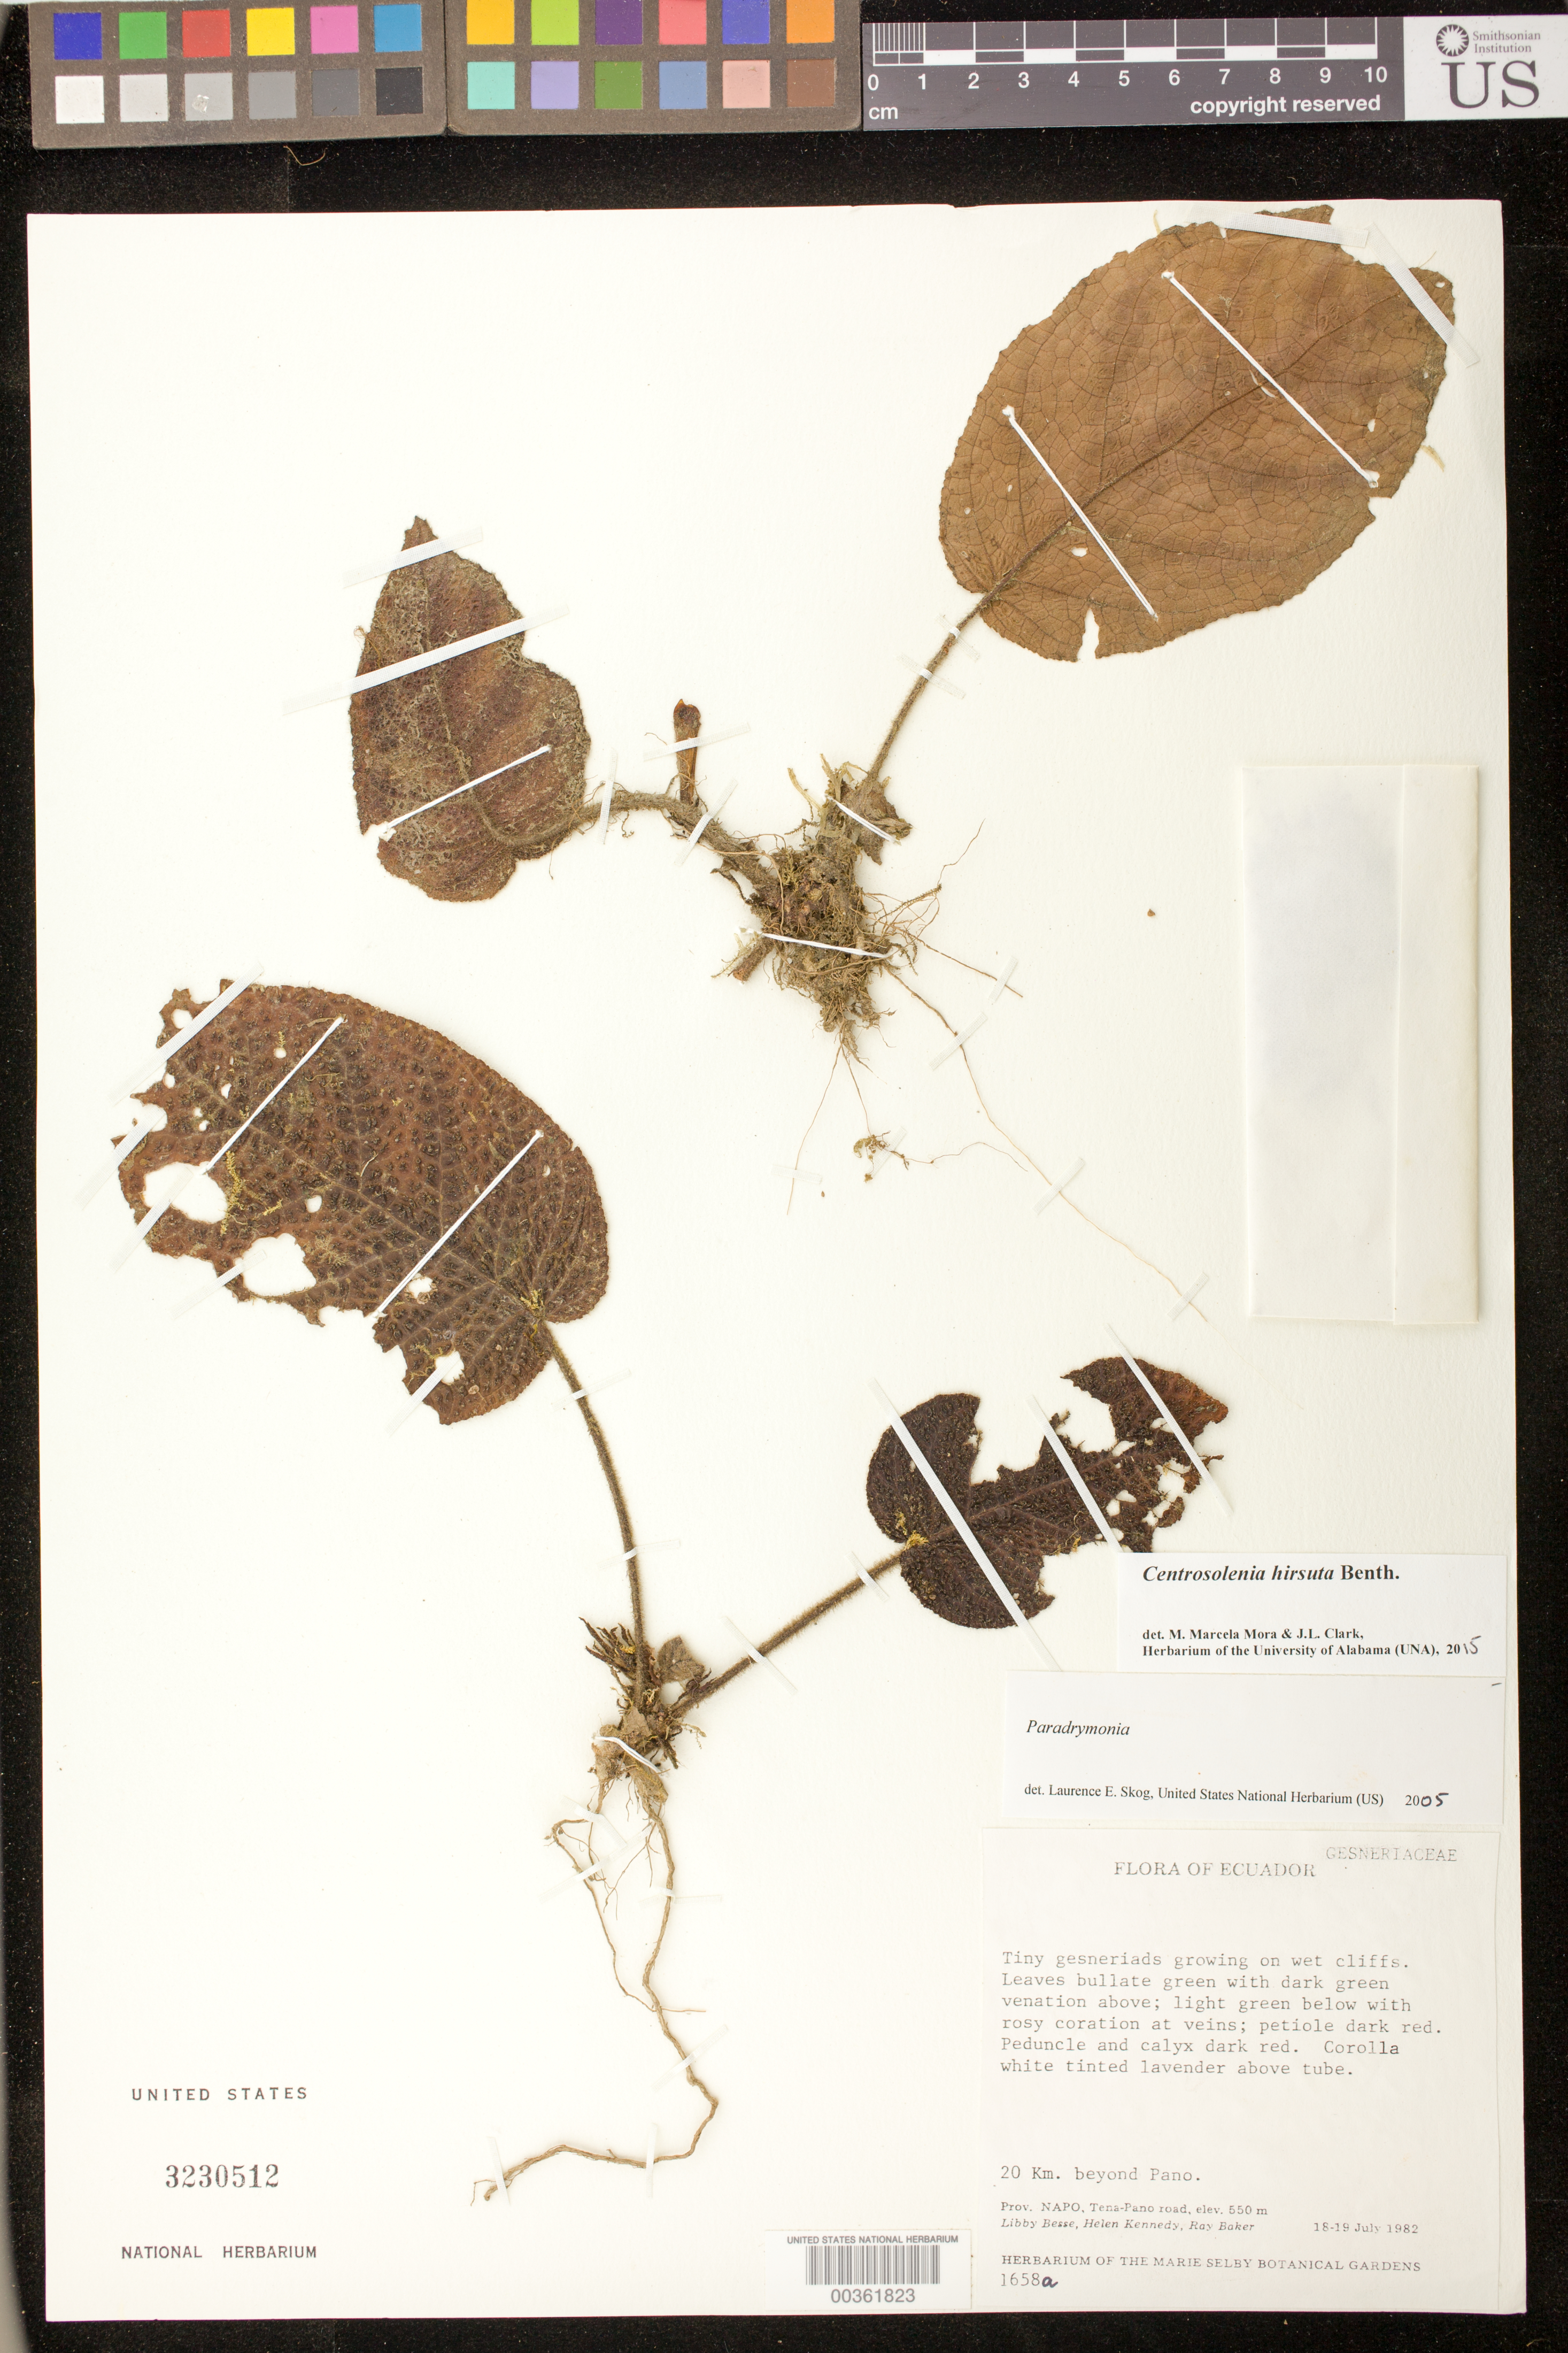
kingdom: Plantae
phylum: Tracheophyta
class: Magnoliopsida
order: Lamiales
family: Gesneriaceae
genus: Centrosolenia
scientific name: Centrosolenia hirsuta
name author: Benth.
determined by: Mora, M. M.; Clark, J. L.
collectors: L. Besse, H. Kennedy & R. Baker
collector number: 1658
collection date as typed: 18-19 Jul 1982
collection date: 1982-07-18/1982-07-19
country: Ecuador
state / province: Napo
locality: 20 km. beyond Pano, Tena-Pano road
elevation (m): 550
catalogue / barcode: US 3230512